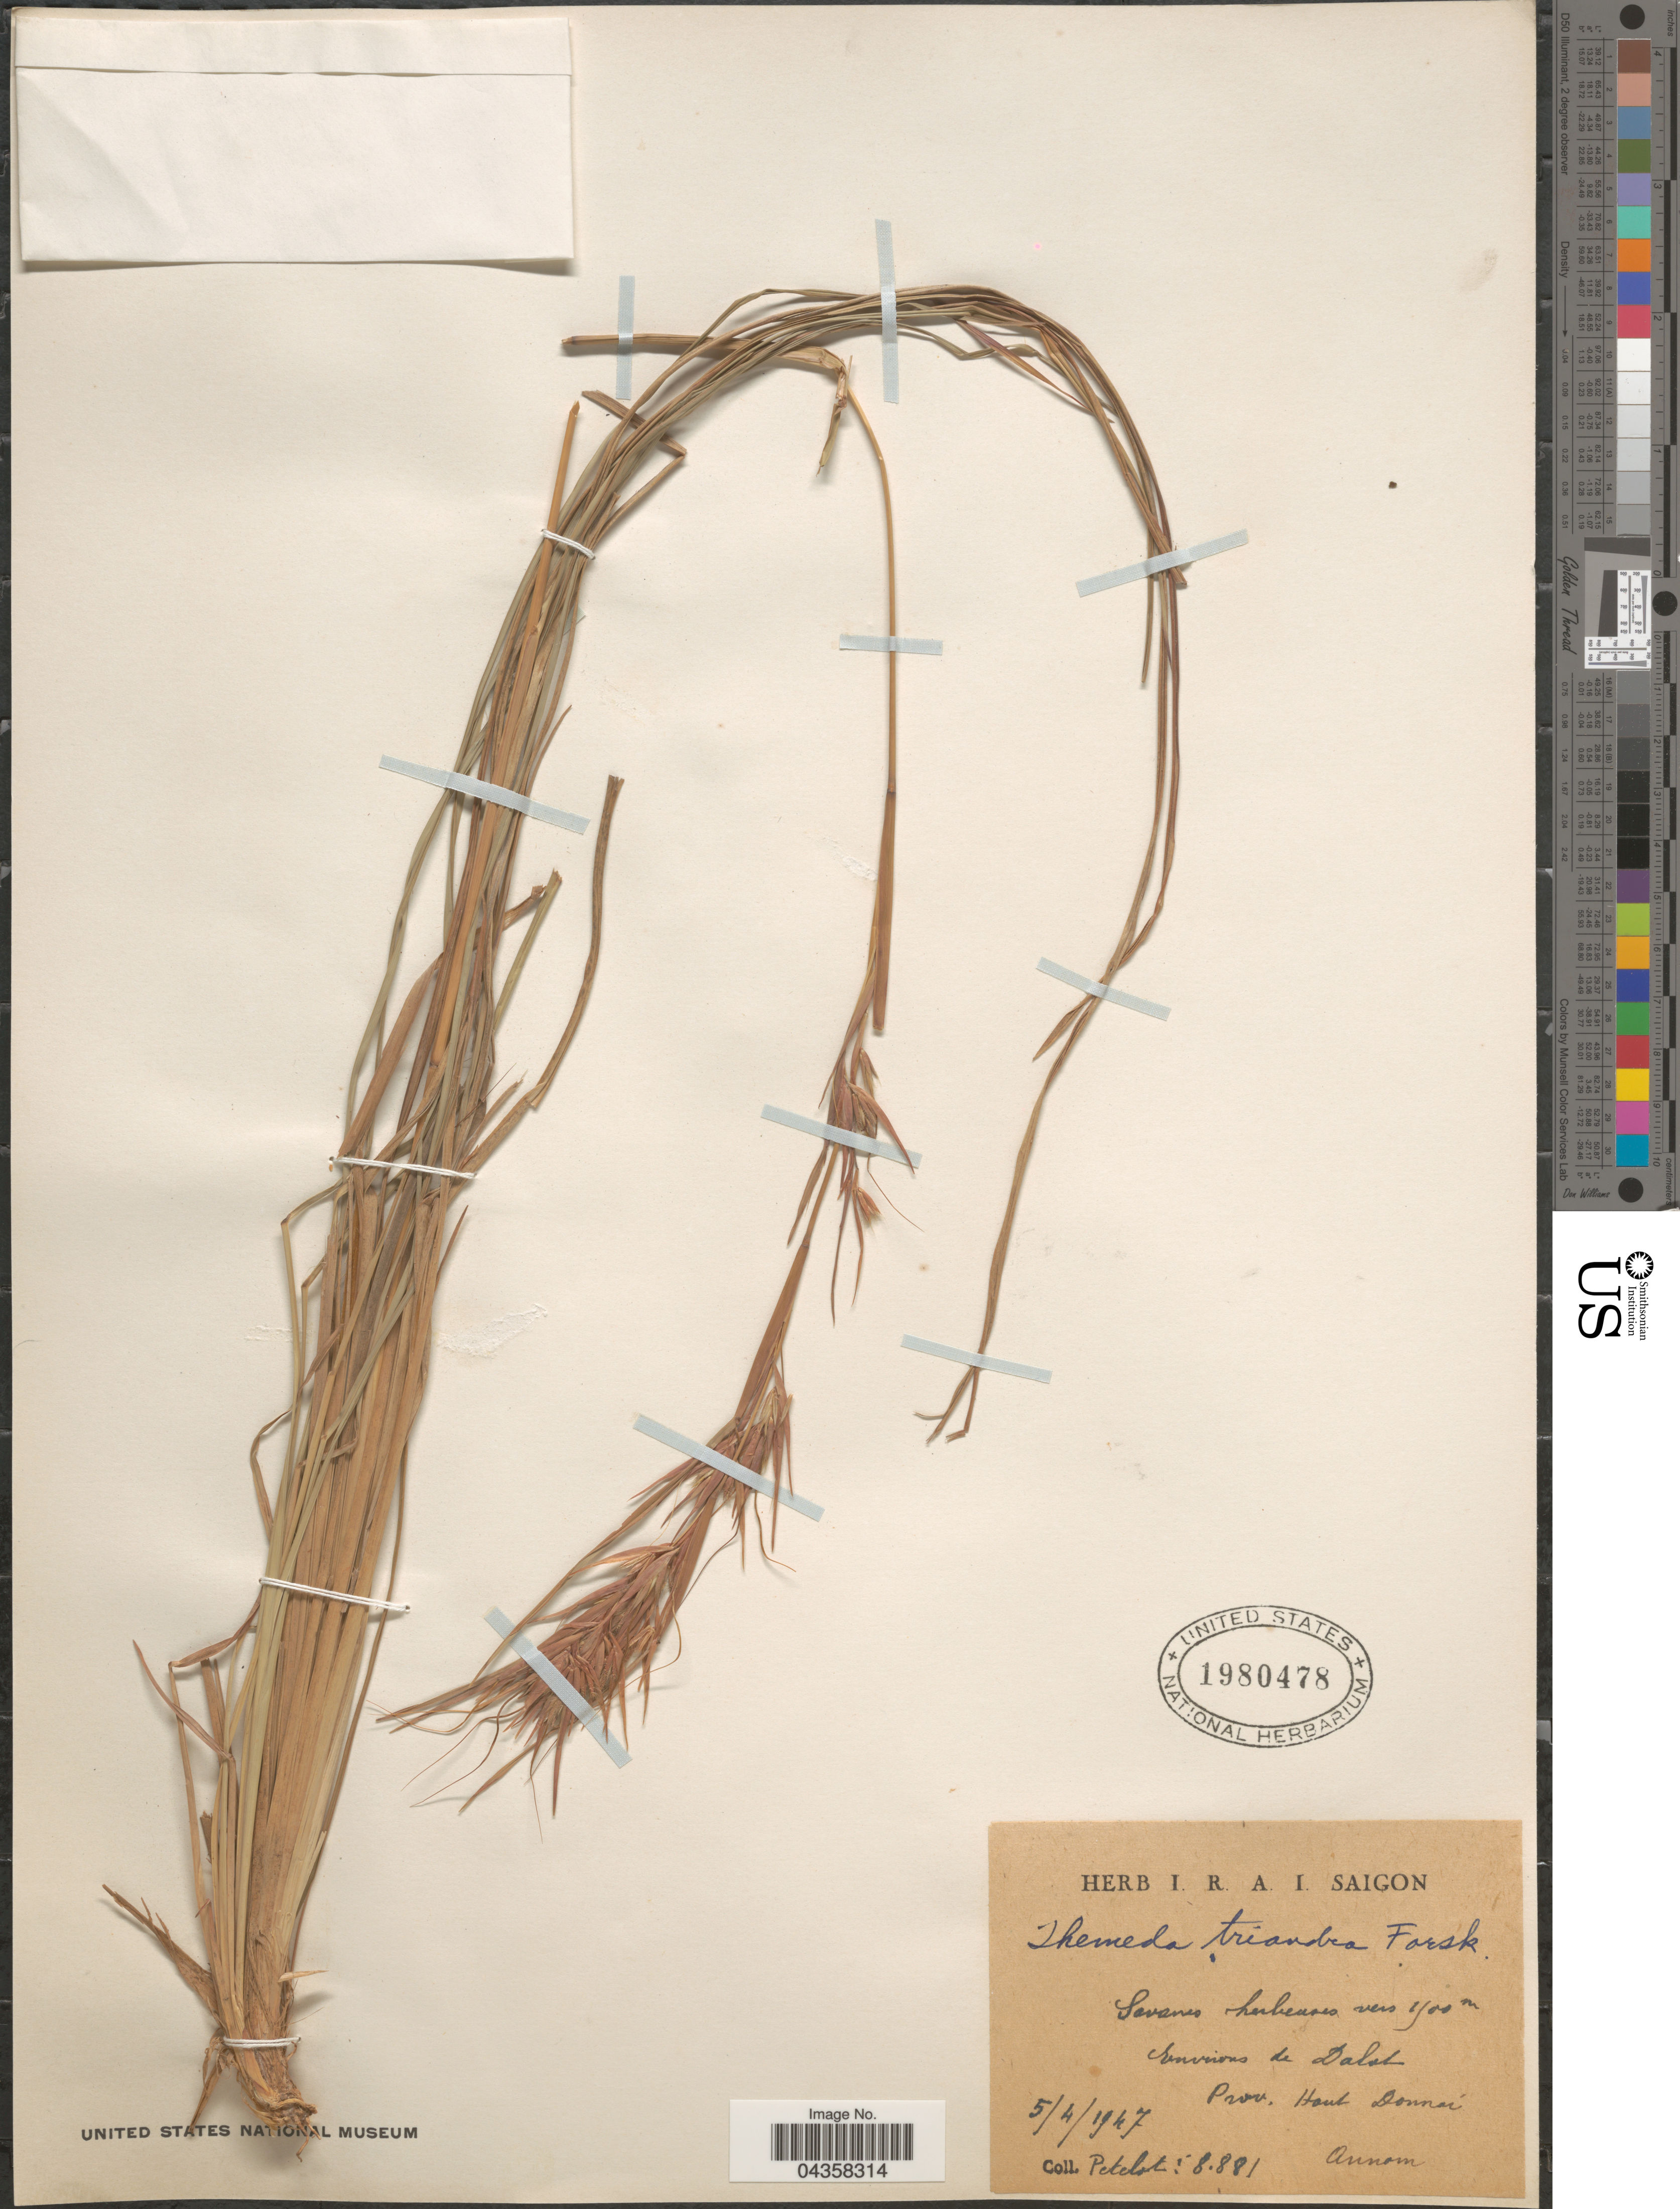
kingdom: Plantae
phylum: Tracheophyta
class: Liliopsida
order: Poales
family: Poaceae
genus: Themeda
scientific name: Themeda triandra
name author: Forssk.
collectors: Pételot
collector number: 8881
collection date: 1947-04-05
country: Vietnam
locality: Environs de Dalat. Prov. Haut Donnaí. Annam.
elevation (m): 1500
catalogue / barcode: US 1980478